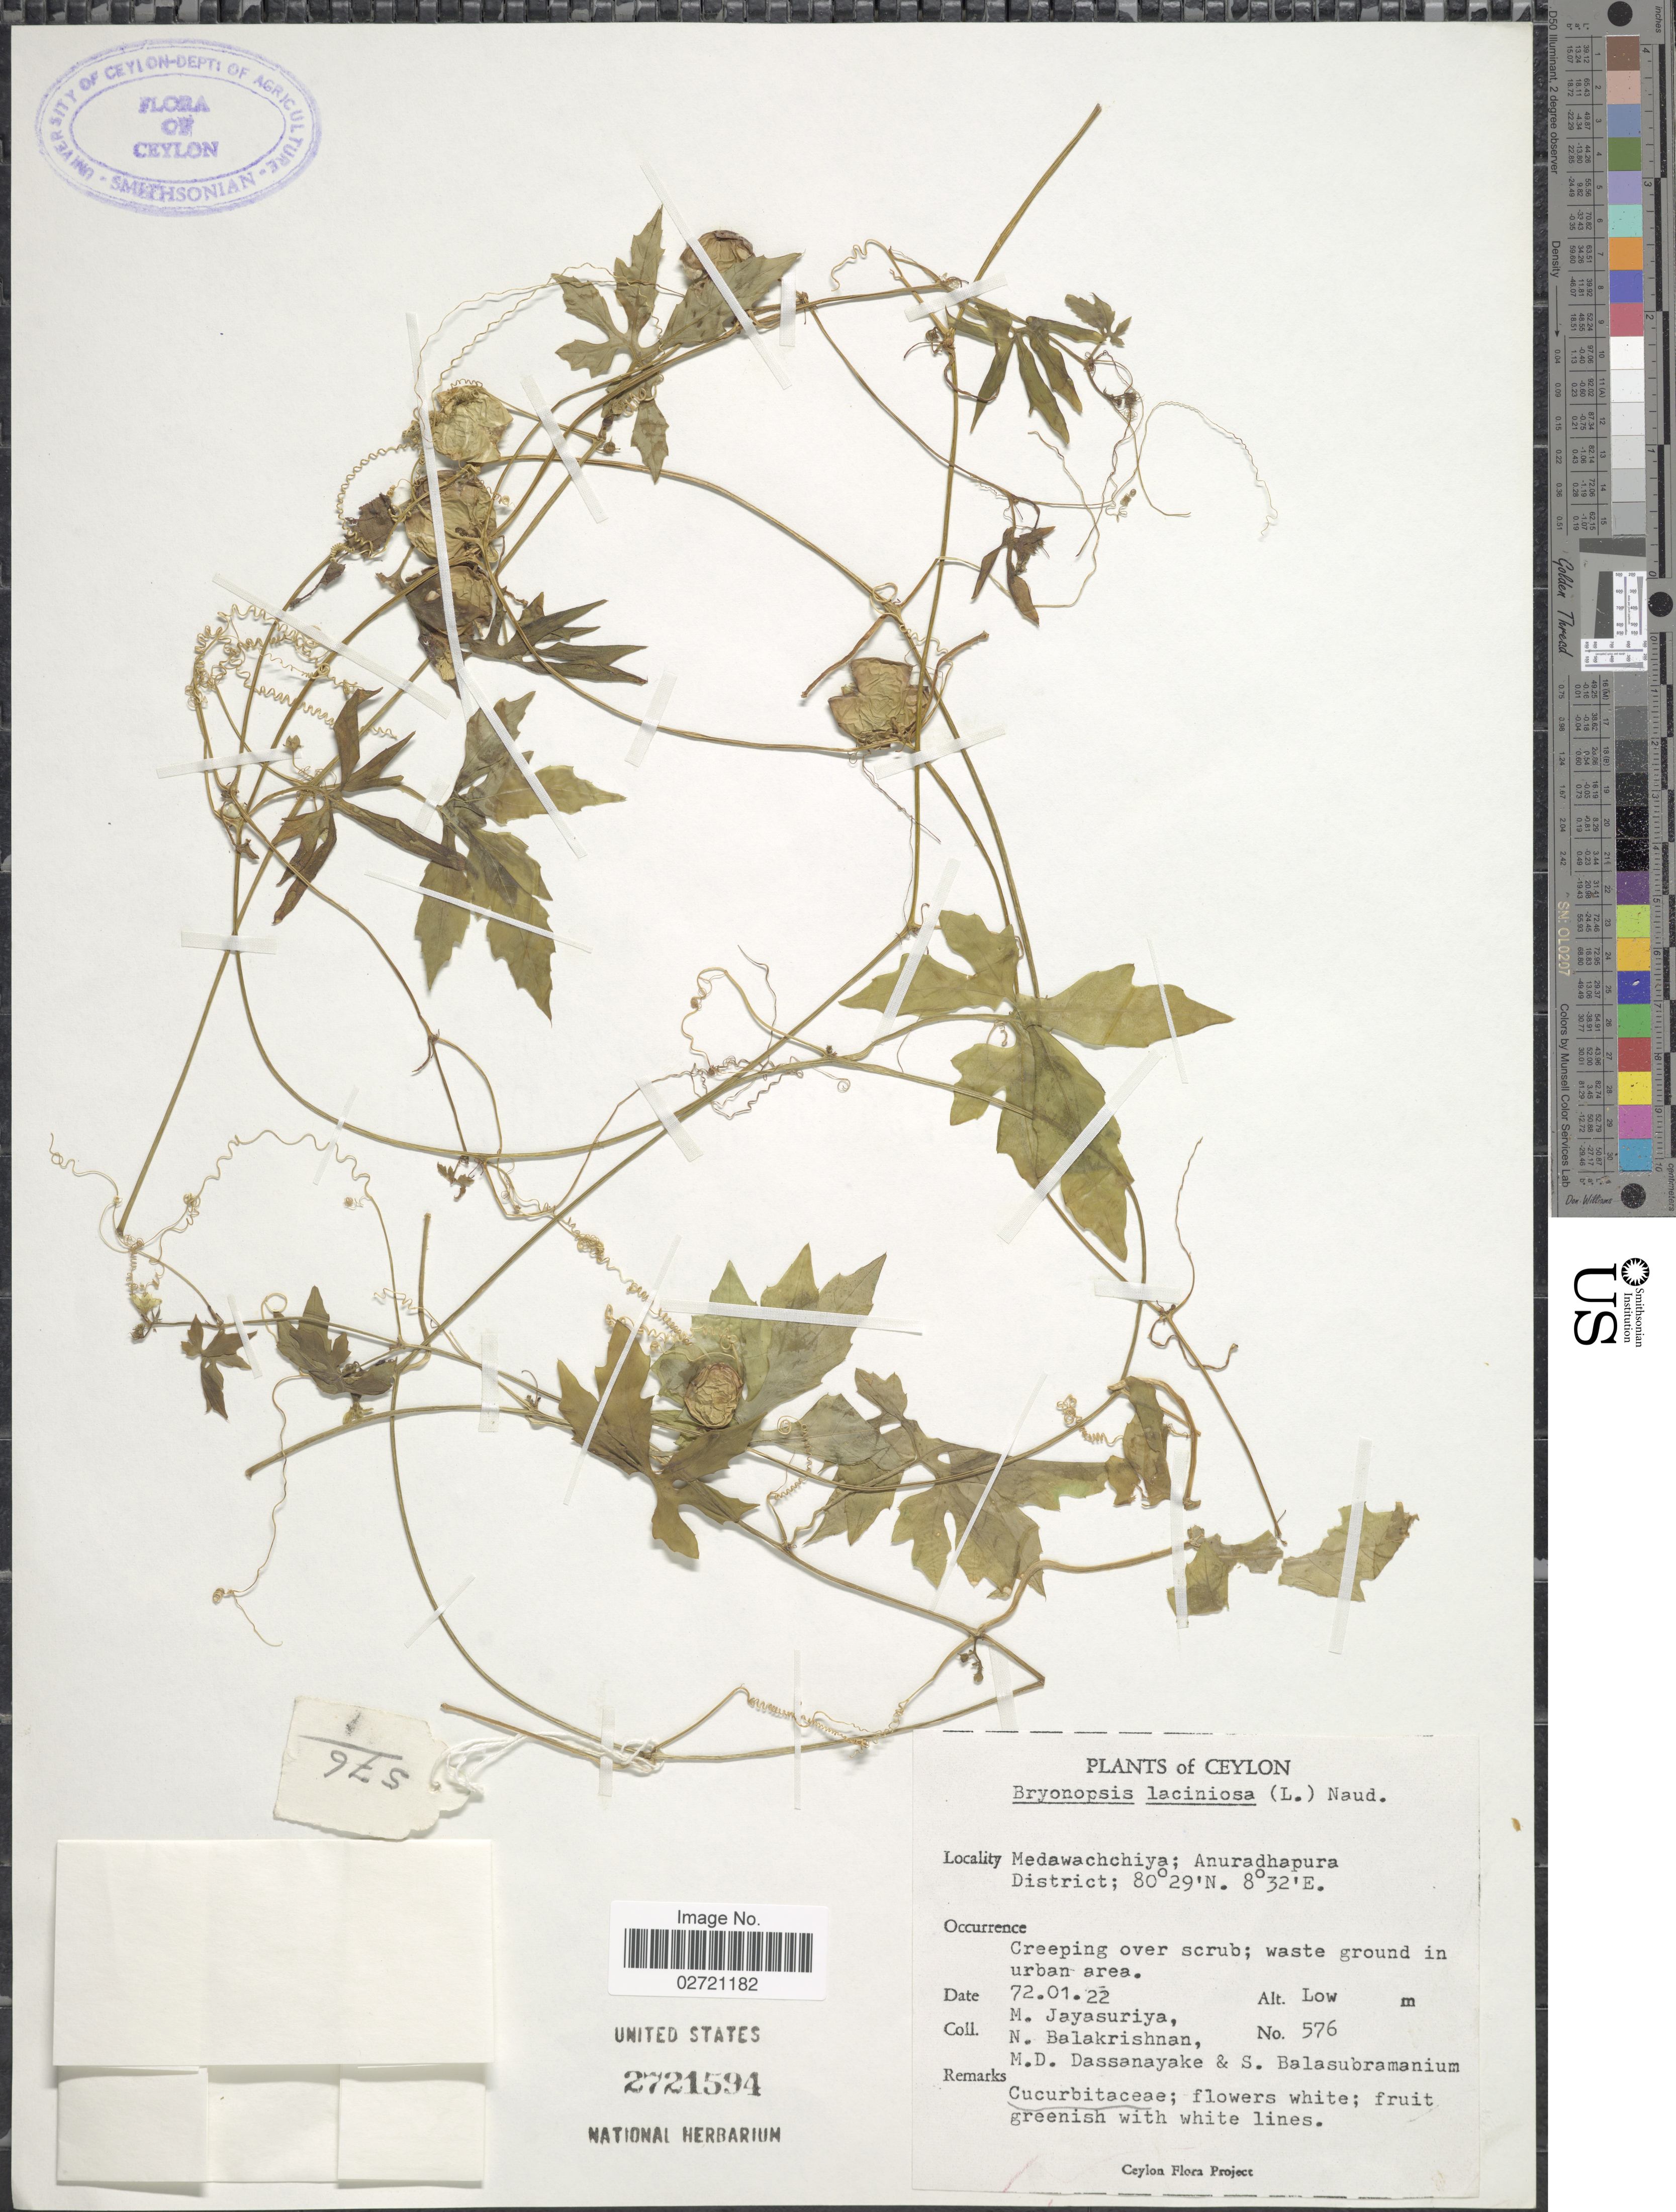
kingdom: Plantae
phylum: Tracheophyta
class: Magnoliopsida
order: Cucurbitales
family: Cucurbitaceae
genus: Diplocyclos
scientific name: Diplocyclos palmatus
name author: (L.) C. Jeffrey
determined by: Strong, Mark T., (BOT), Smithsonian Institution - National Museum of Natural History (UNITED STATES)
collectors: M. Jayasuriya, N. Balakrishnan, M. D. Dassanayake & S. Balasubramanium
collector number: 576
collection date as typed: Transcribed d/m/y: 22/1/72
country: Sri Lanka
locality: Ceylon. Medwachchiya; Anuradhapura District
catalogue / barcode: US 2721594